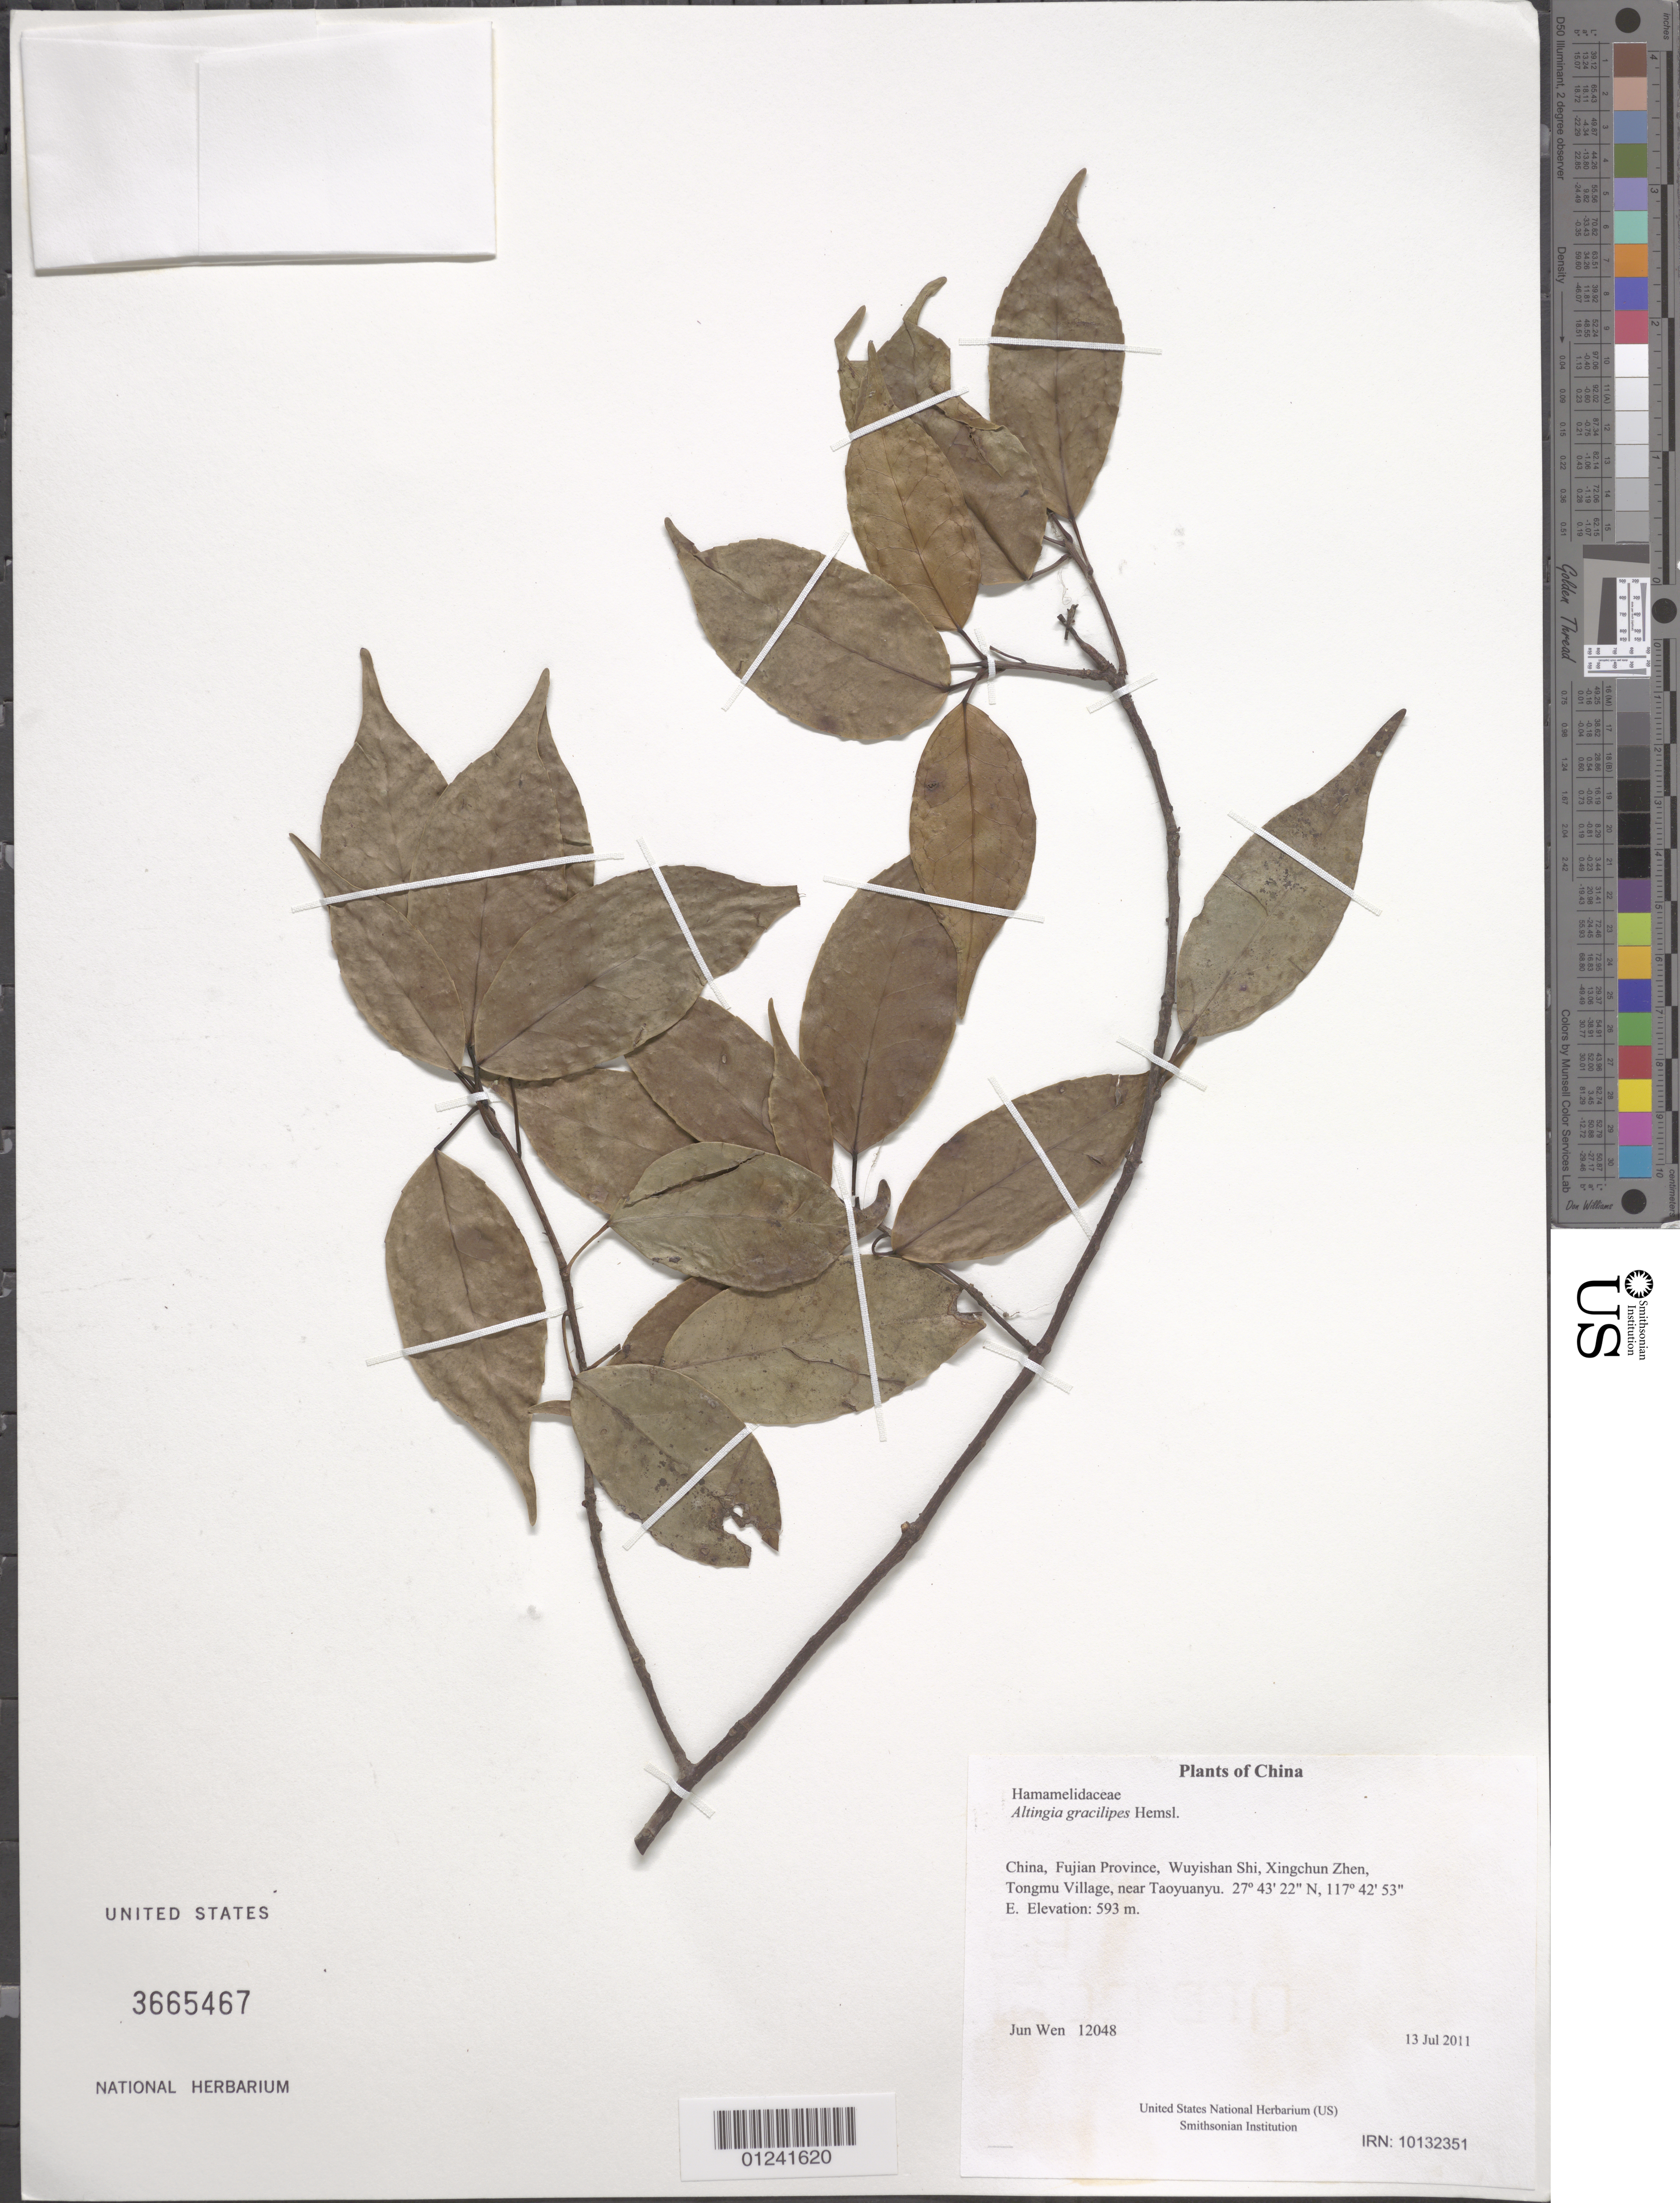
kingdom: Plantae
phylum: Tracheophyta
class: Magnoliopsida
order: Saxifragales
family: Altingiaceae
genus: Liquidambar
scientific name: Liquidambar gracilipes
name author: (Hemsl.) Ickert-Bond & J. Wen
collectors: J. Wen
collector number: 12048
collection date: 2011-07-13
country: China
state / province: Fujian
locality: Wuyishan Shi, Xingchun Zhen, Tongmu Village, near Taoyuanyu.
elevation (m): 593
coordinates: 27 43 22.2 N, 117 42 52.9 E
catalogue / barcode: US 3665467